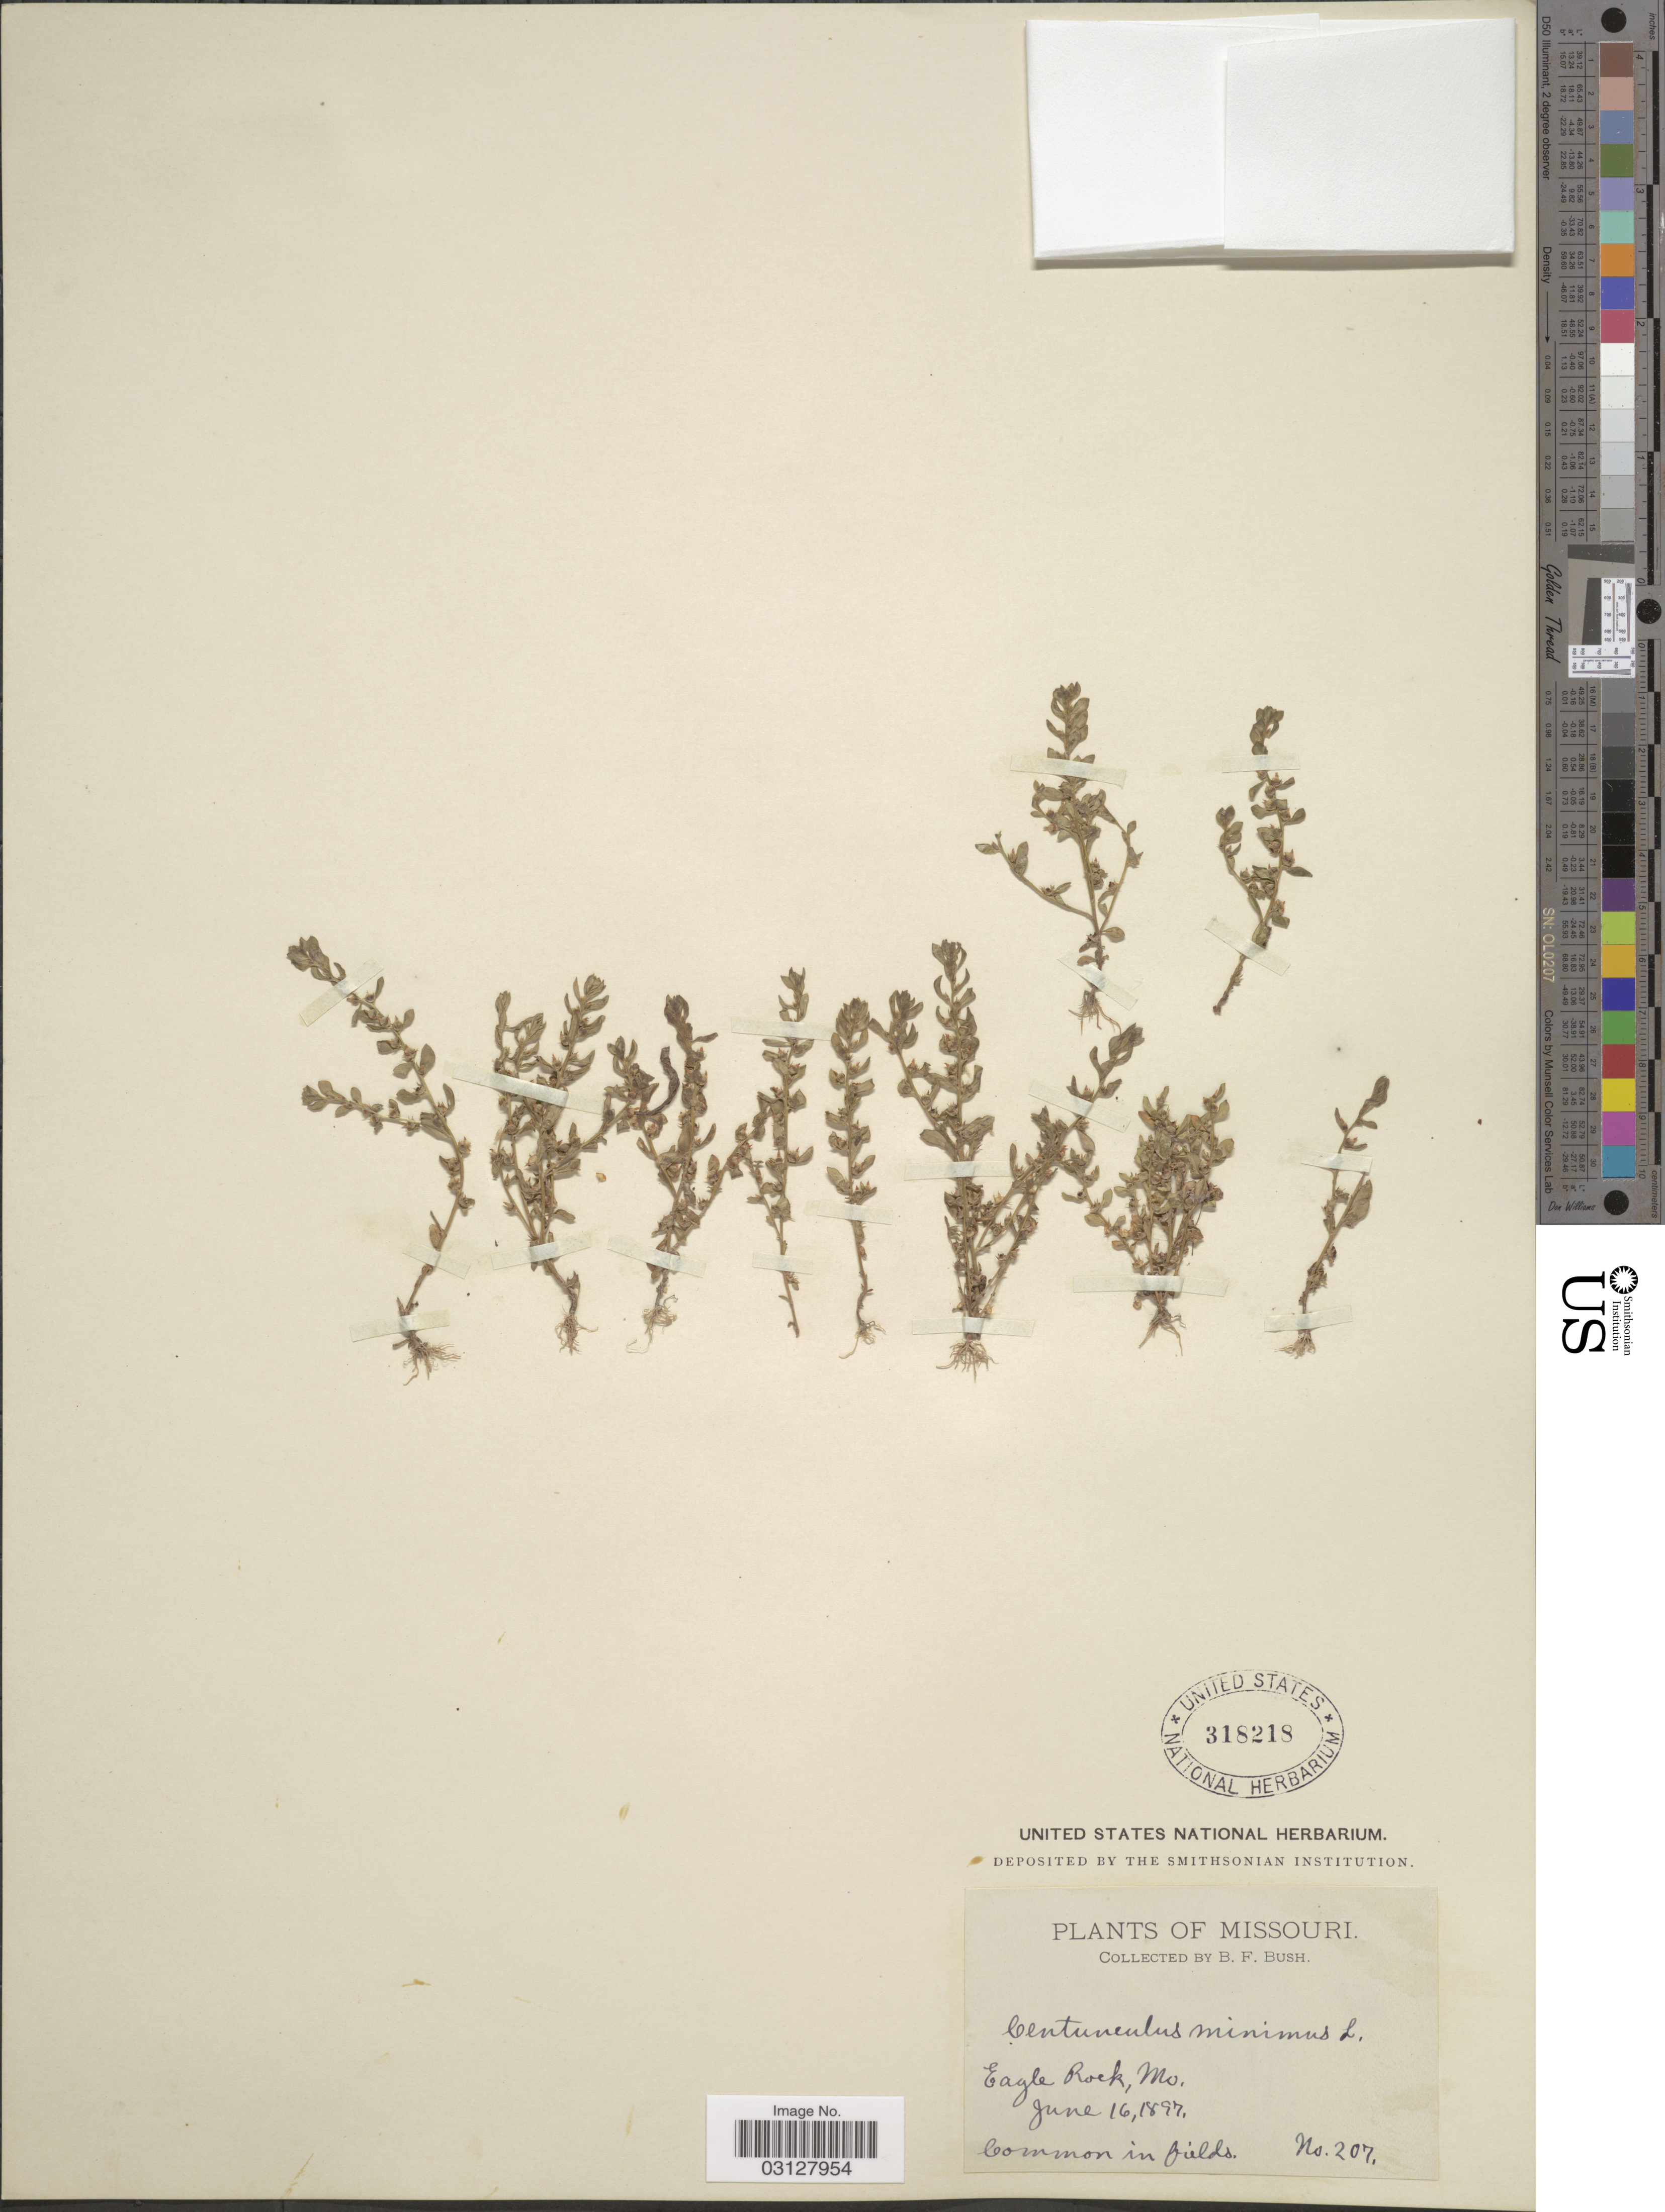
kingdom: Plantae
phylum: Tracheophyta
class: Magnoliopsida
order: Ericales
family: Primulaceae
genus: Centunculus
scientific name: Centunculus minimus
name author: L.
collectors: B. F. Bush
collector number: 207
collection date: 1897-06-16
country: United States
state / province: Missouri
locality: Eagle Rock.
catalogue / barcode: US 318218